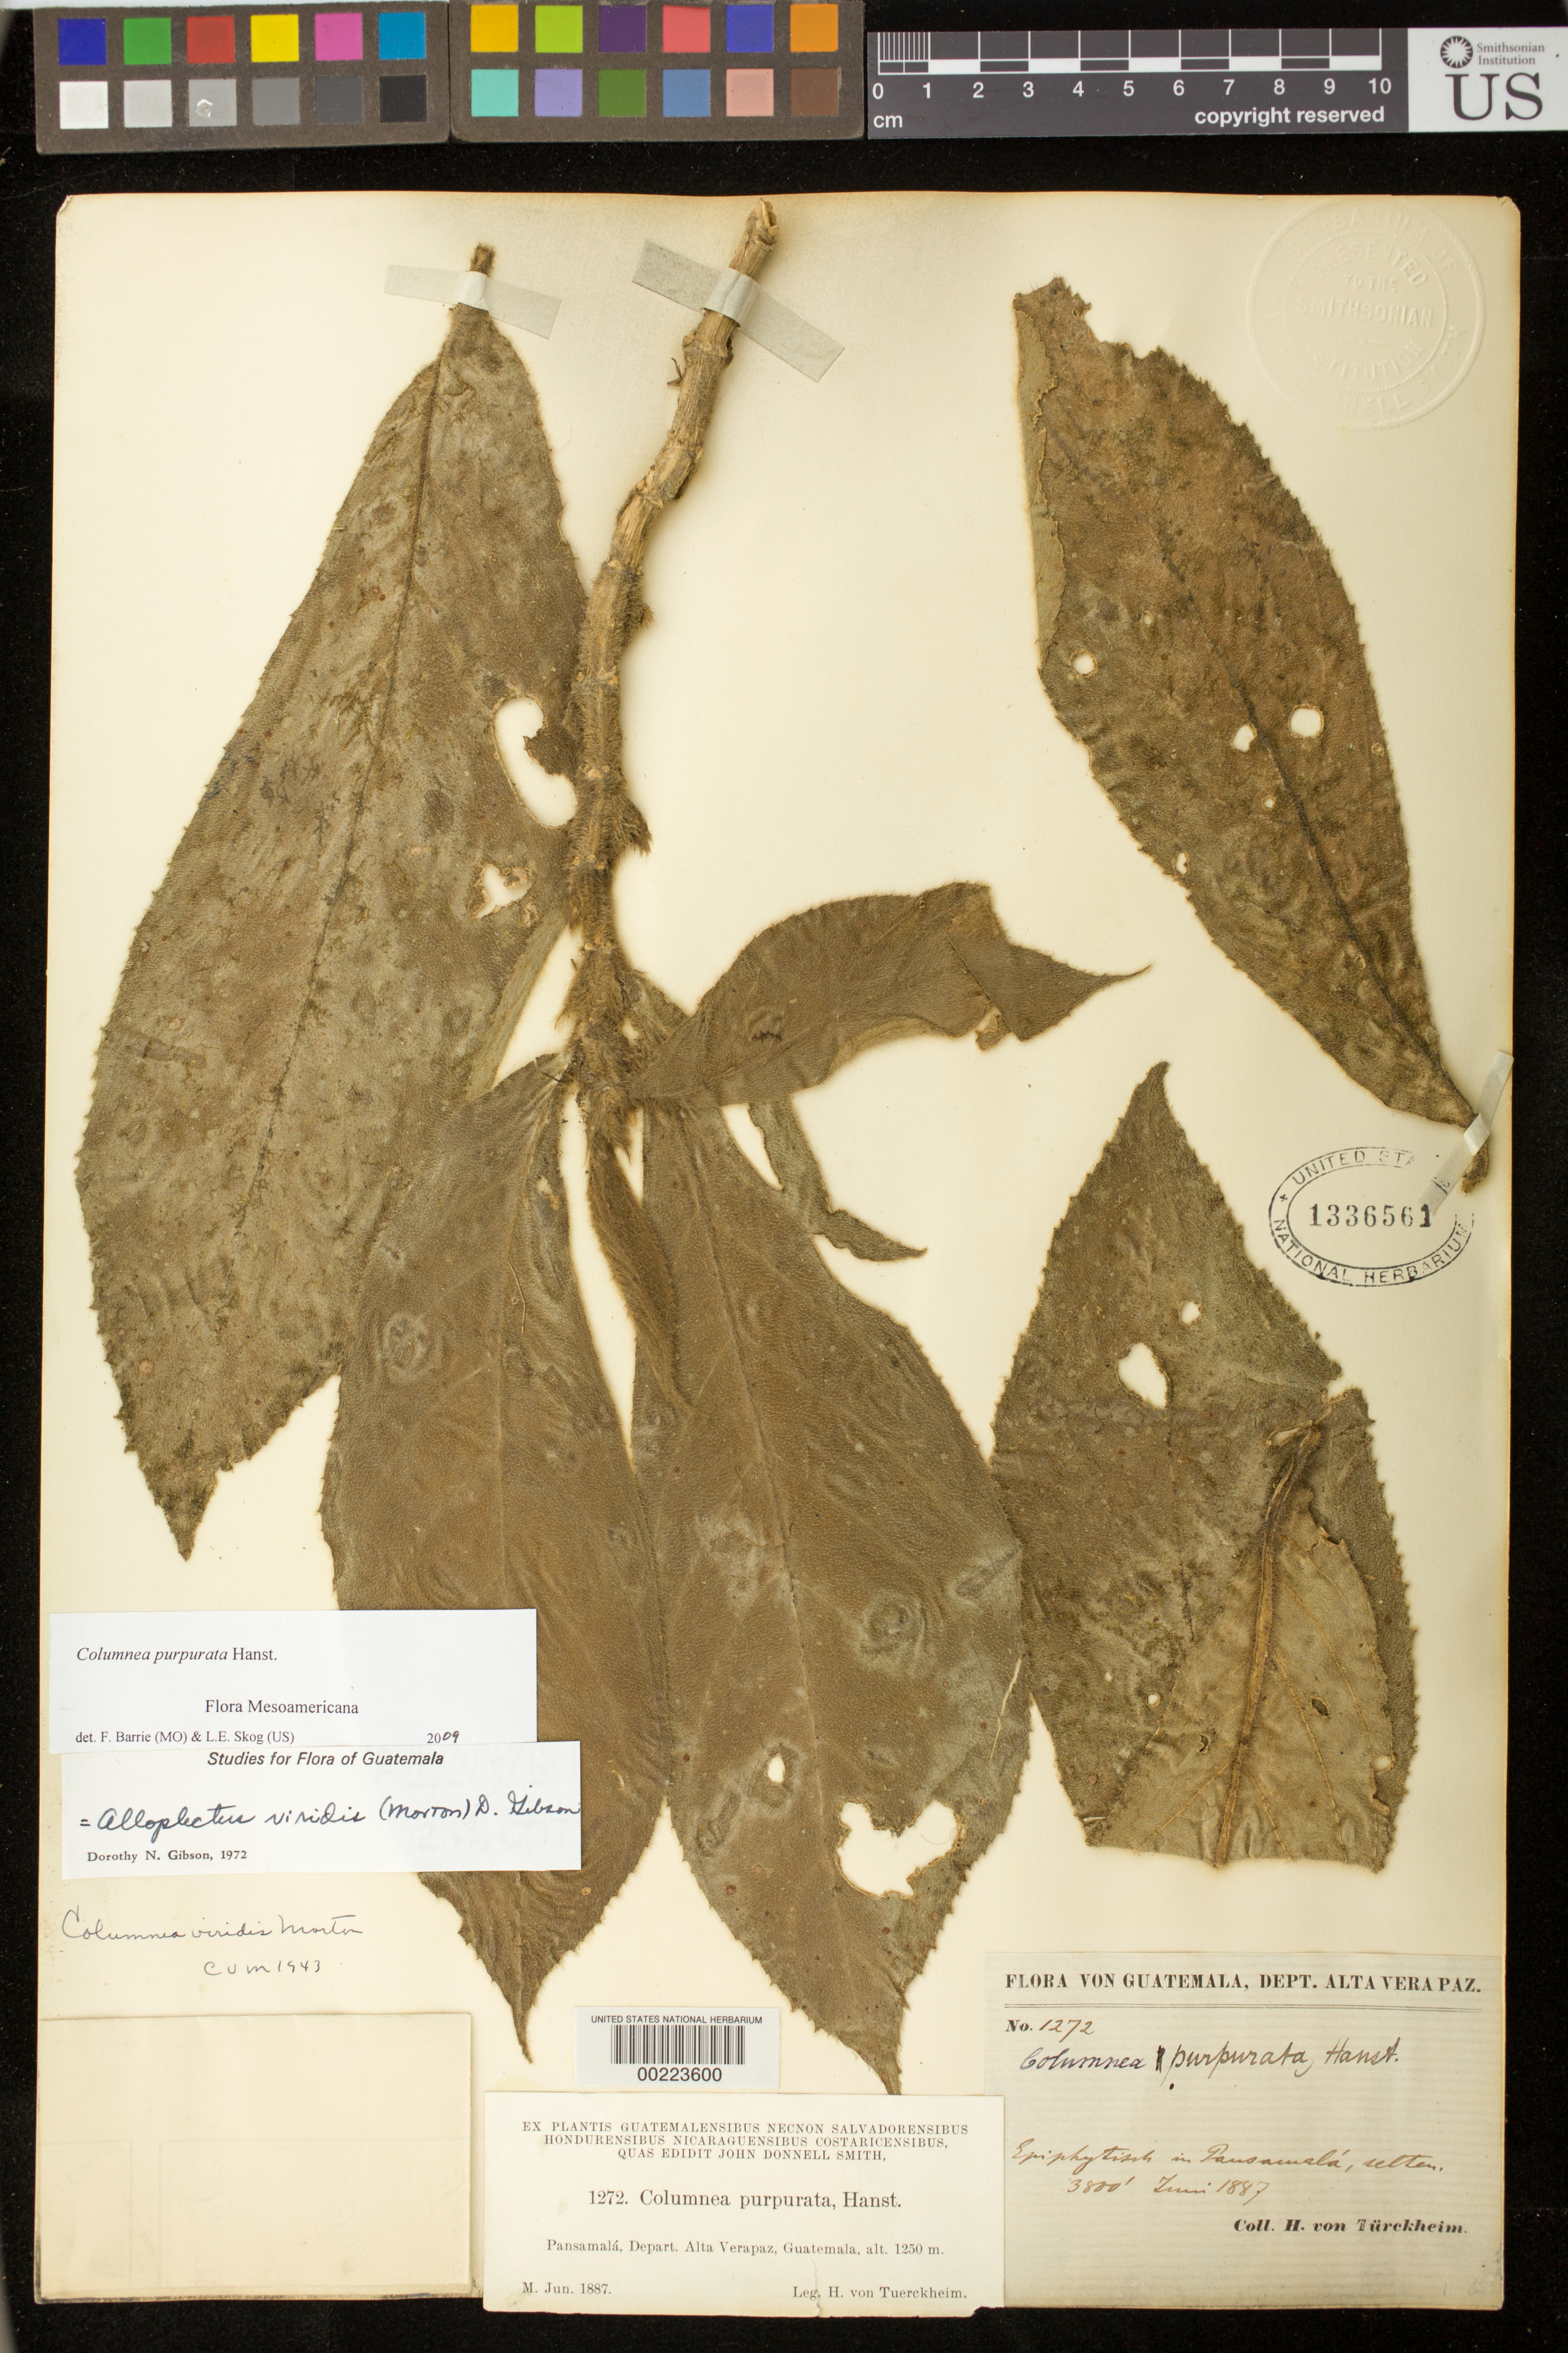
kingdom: Plantae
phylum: Tracheophyta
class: Magnoliopsida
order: Lamiales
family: Gesneriaceae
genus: Columnea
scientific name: Columnea purpurata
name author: Hanst.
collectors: H. von Türckheim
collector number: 1272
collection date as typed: Jun 1887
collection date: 1887-06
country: Guatemala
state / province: Alta Verapaz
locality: Pansamala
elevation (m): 1250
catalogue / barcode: US 1336561